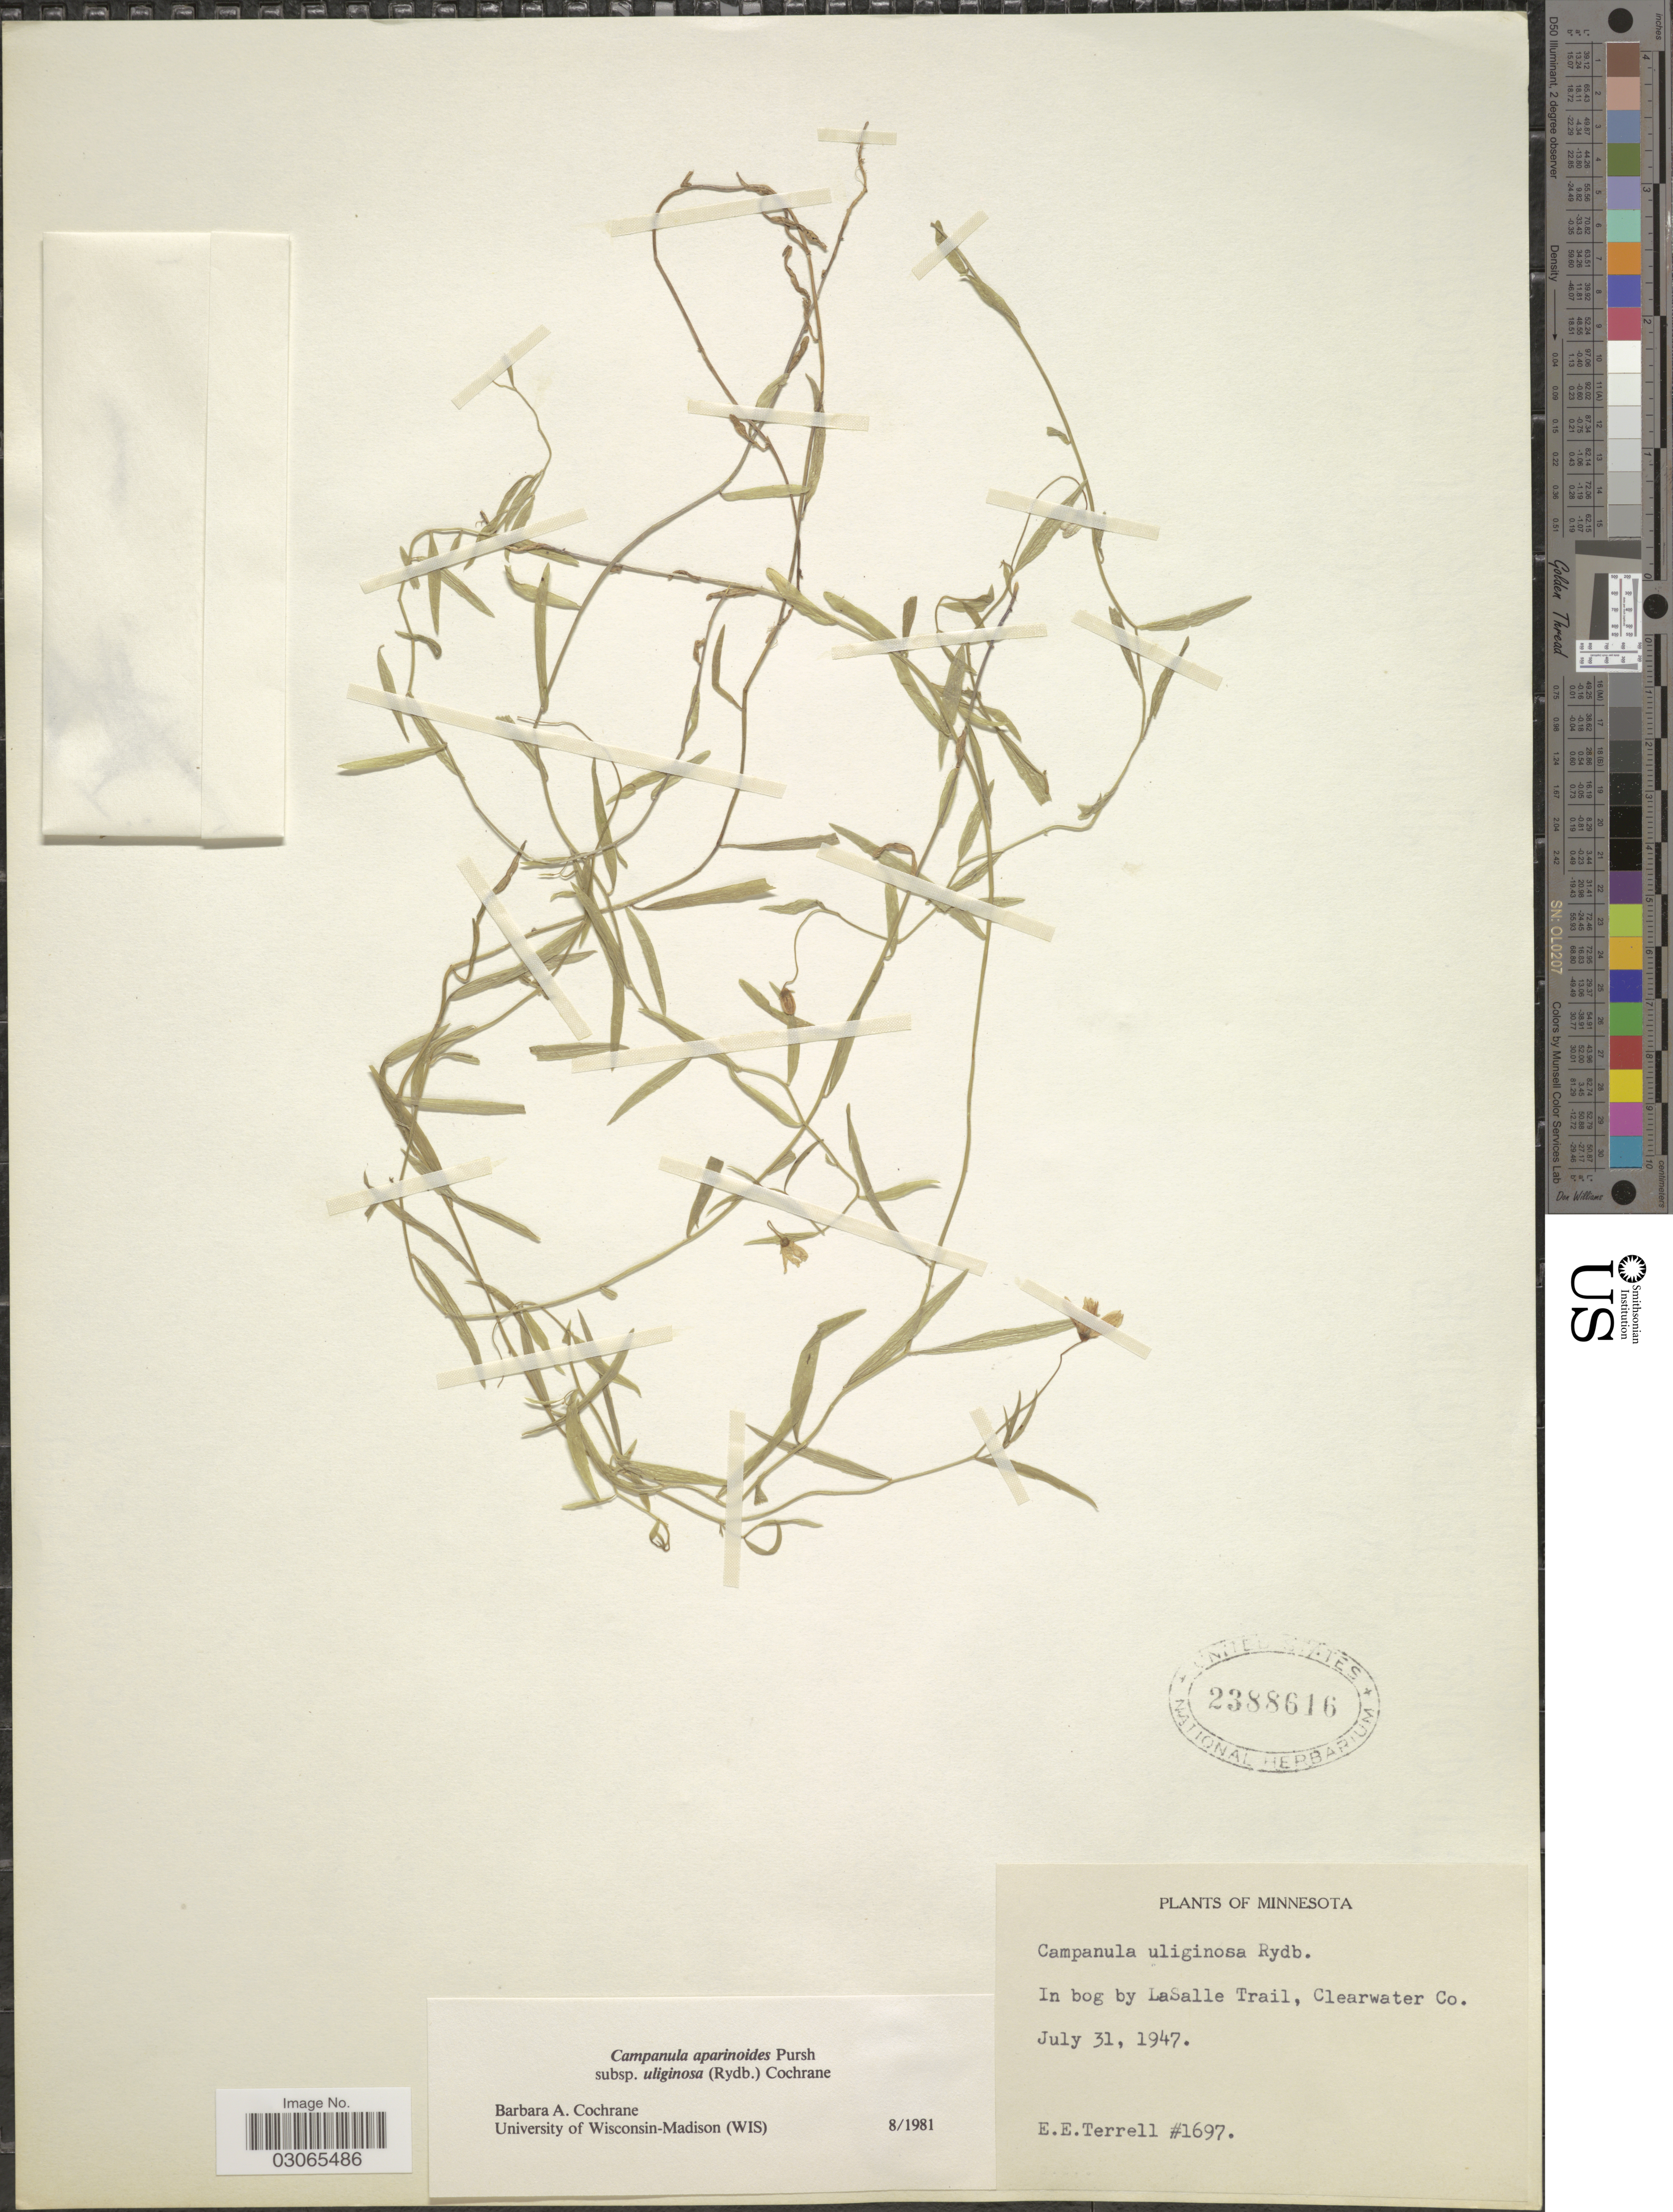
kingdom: Plantae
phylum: Tracheophyta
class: Magnoliopsida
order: Asterales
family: Campanulaceae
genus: Campanula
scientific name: Campanula aparinoides var. uliginosa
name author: (Rydb.) Gleason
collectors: E. E. Terrell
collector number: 1697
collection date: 1947-07-31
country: United States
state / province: Minnesota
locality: In bog by LaSalle Trail, Clearwater Co.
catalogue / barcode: US 2388616